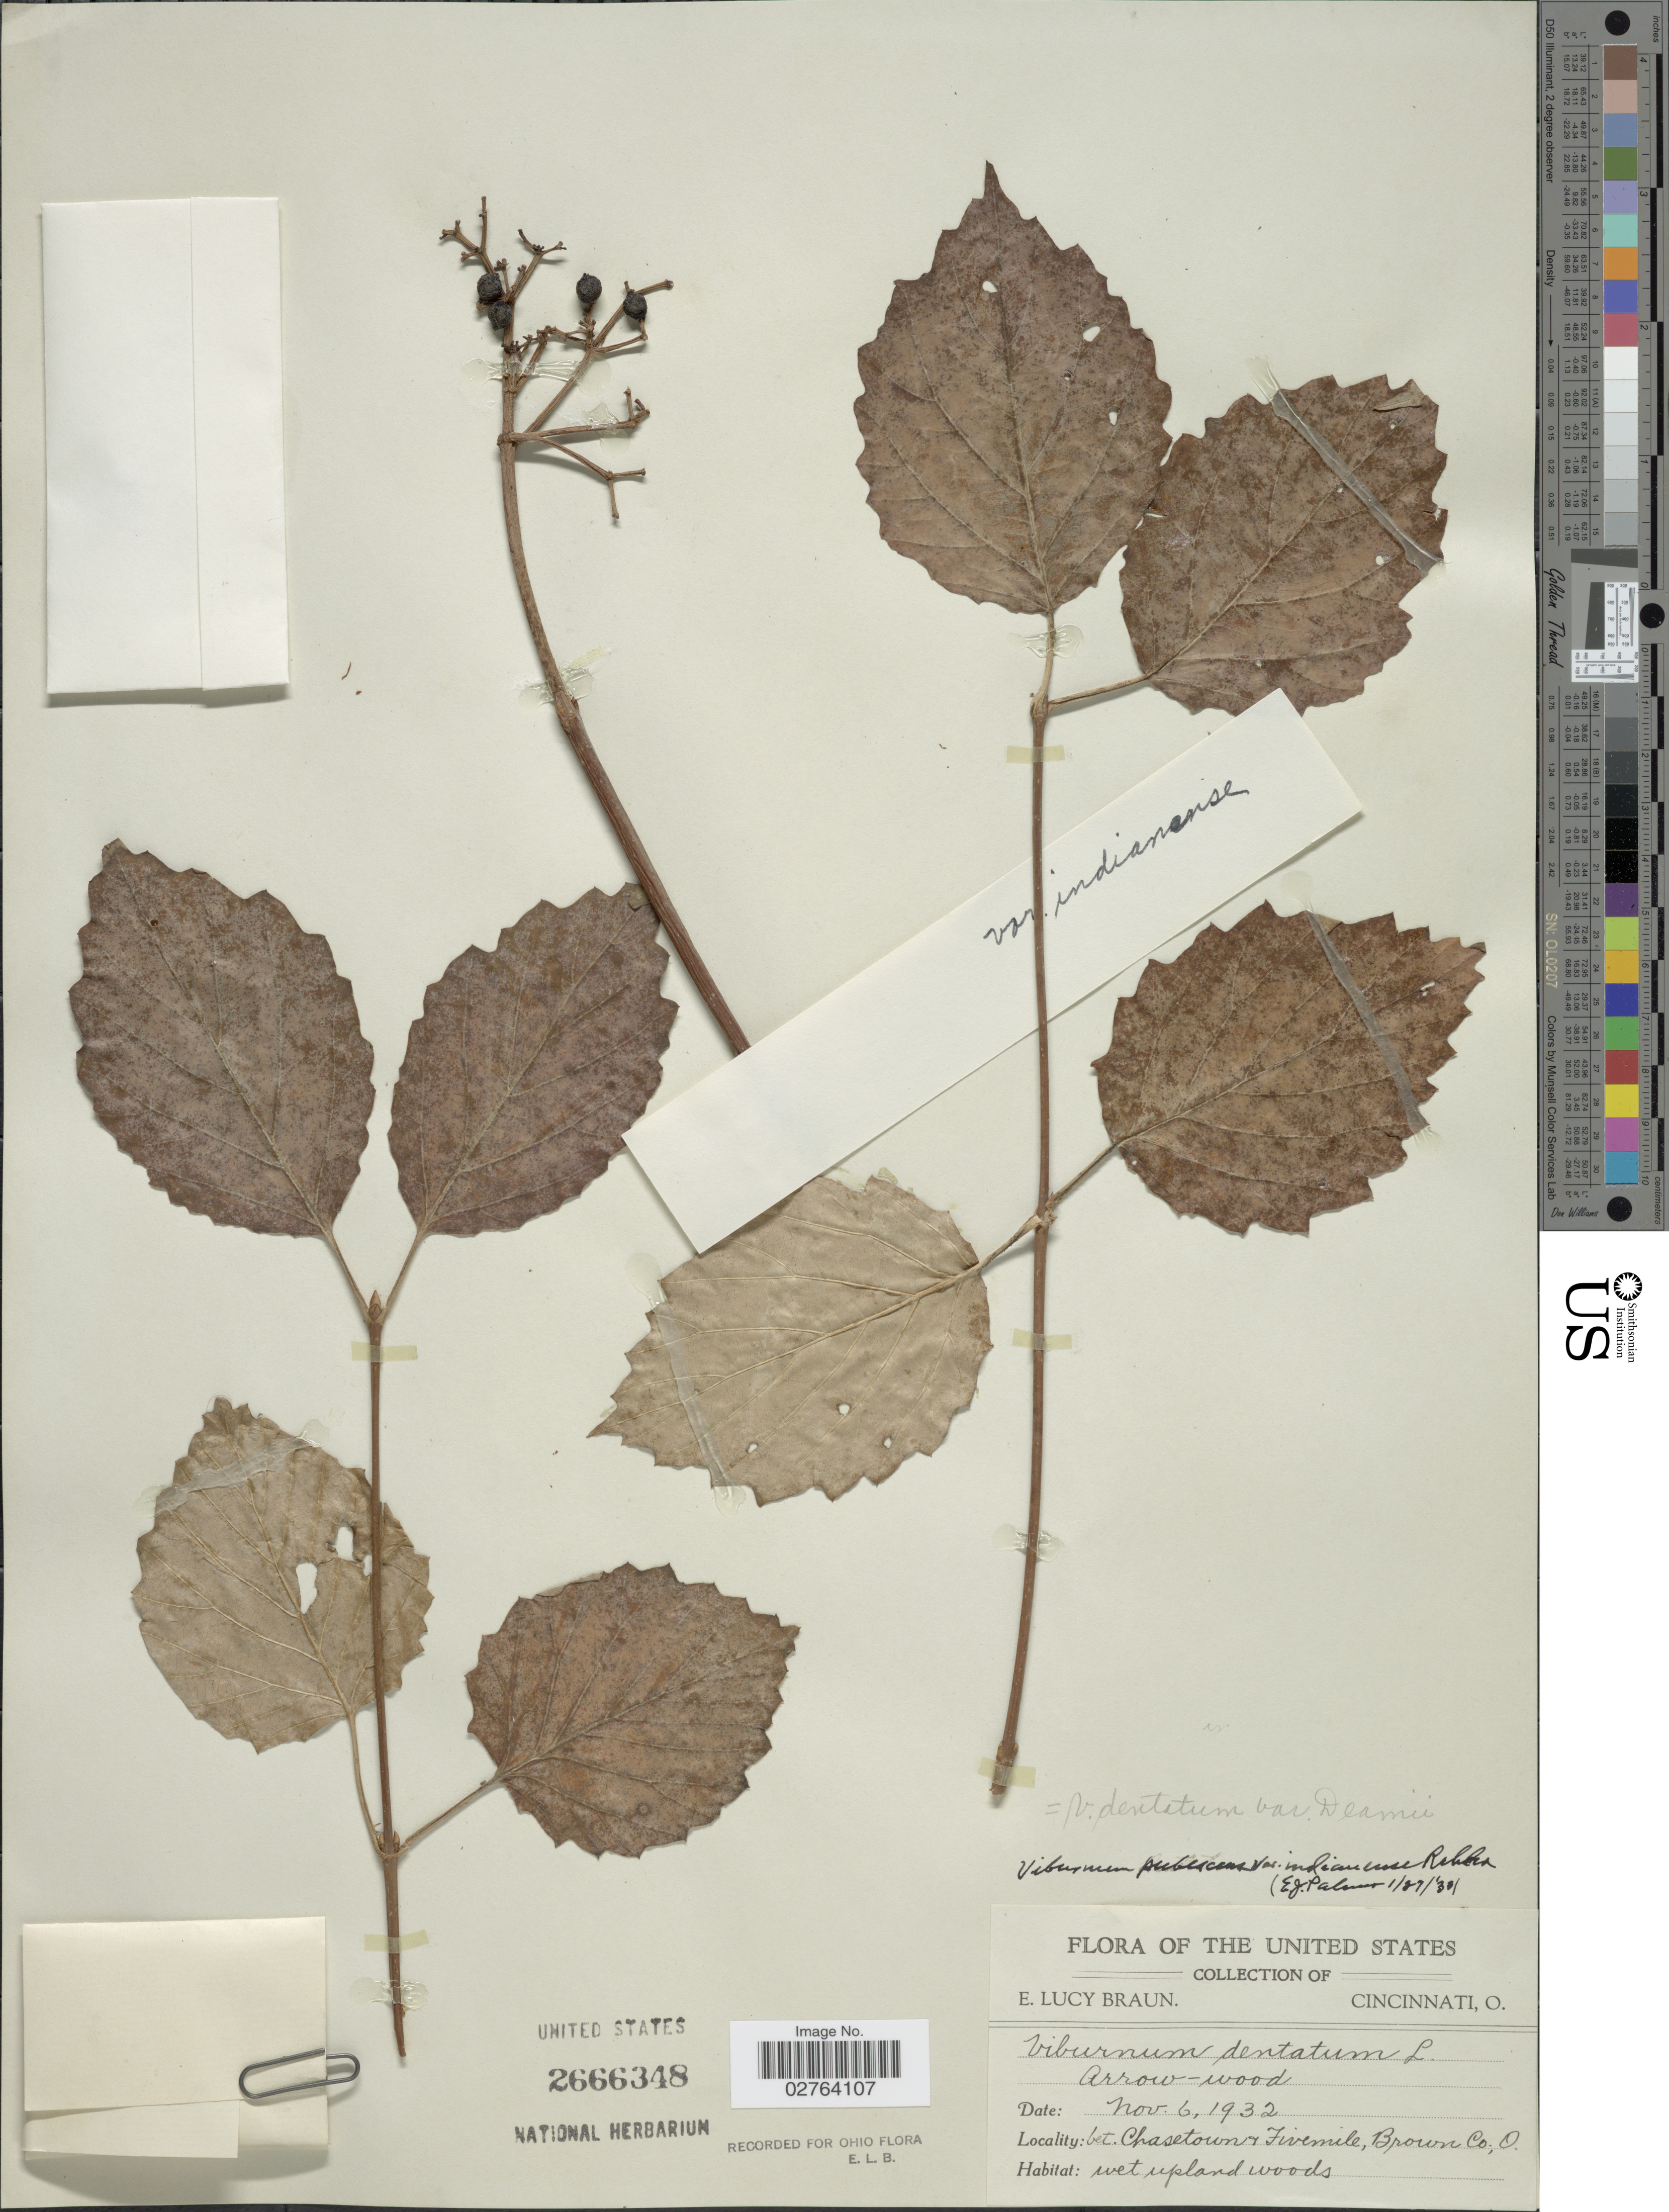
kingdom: Plantae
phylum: Tracheophyta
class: Magnoliopsida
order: Dipsacales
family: Viburnaceae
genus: Viburnum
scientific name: Viburnum pubescens var. indianense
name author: Rehder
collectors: E. L. Braun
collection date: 1932-11-06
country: United States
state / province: Ohio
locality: Bet. Chasetown & Fivemile, Brown Co.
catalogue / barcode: US 2666348